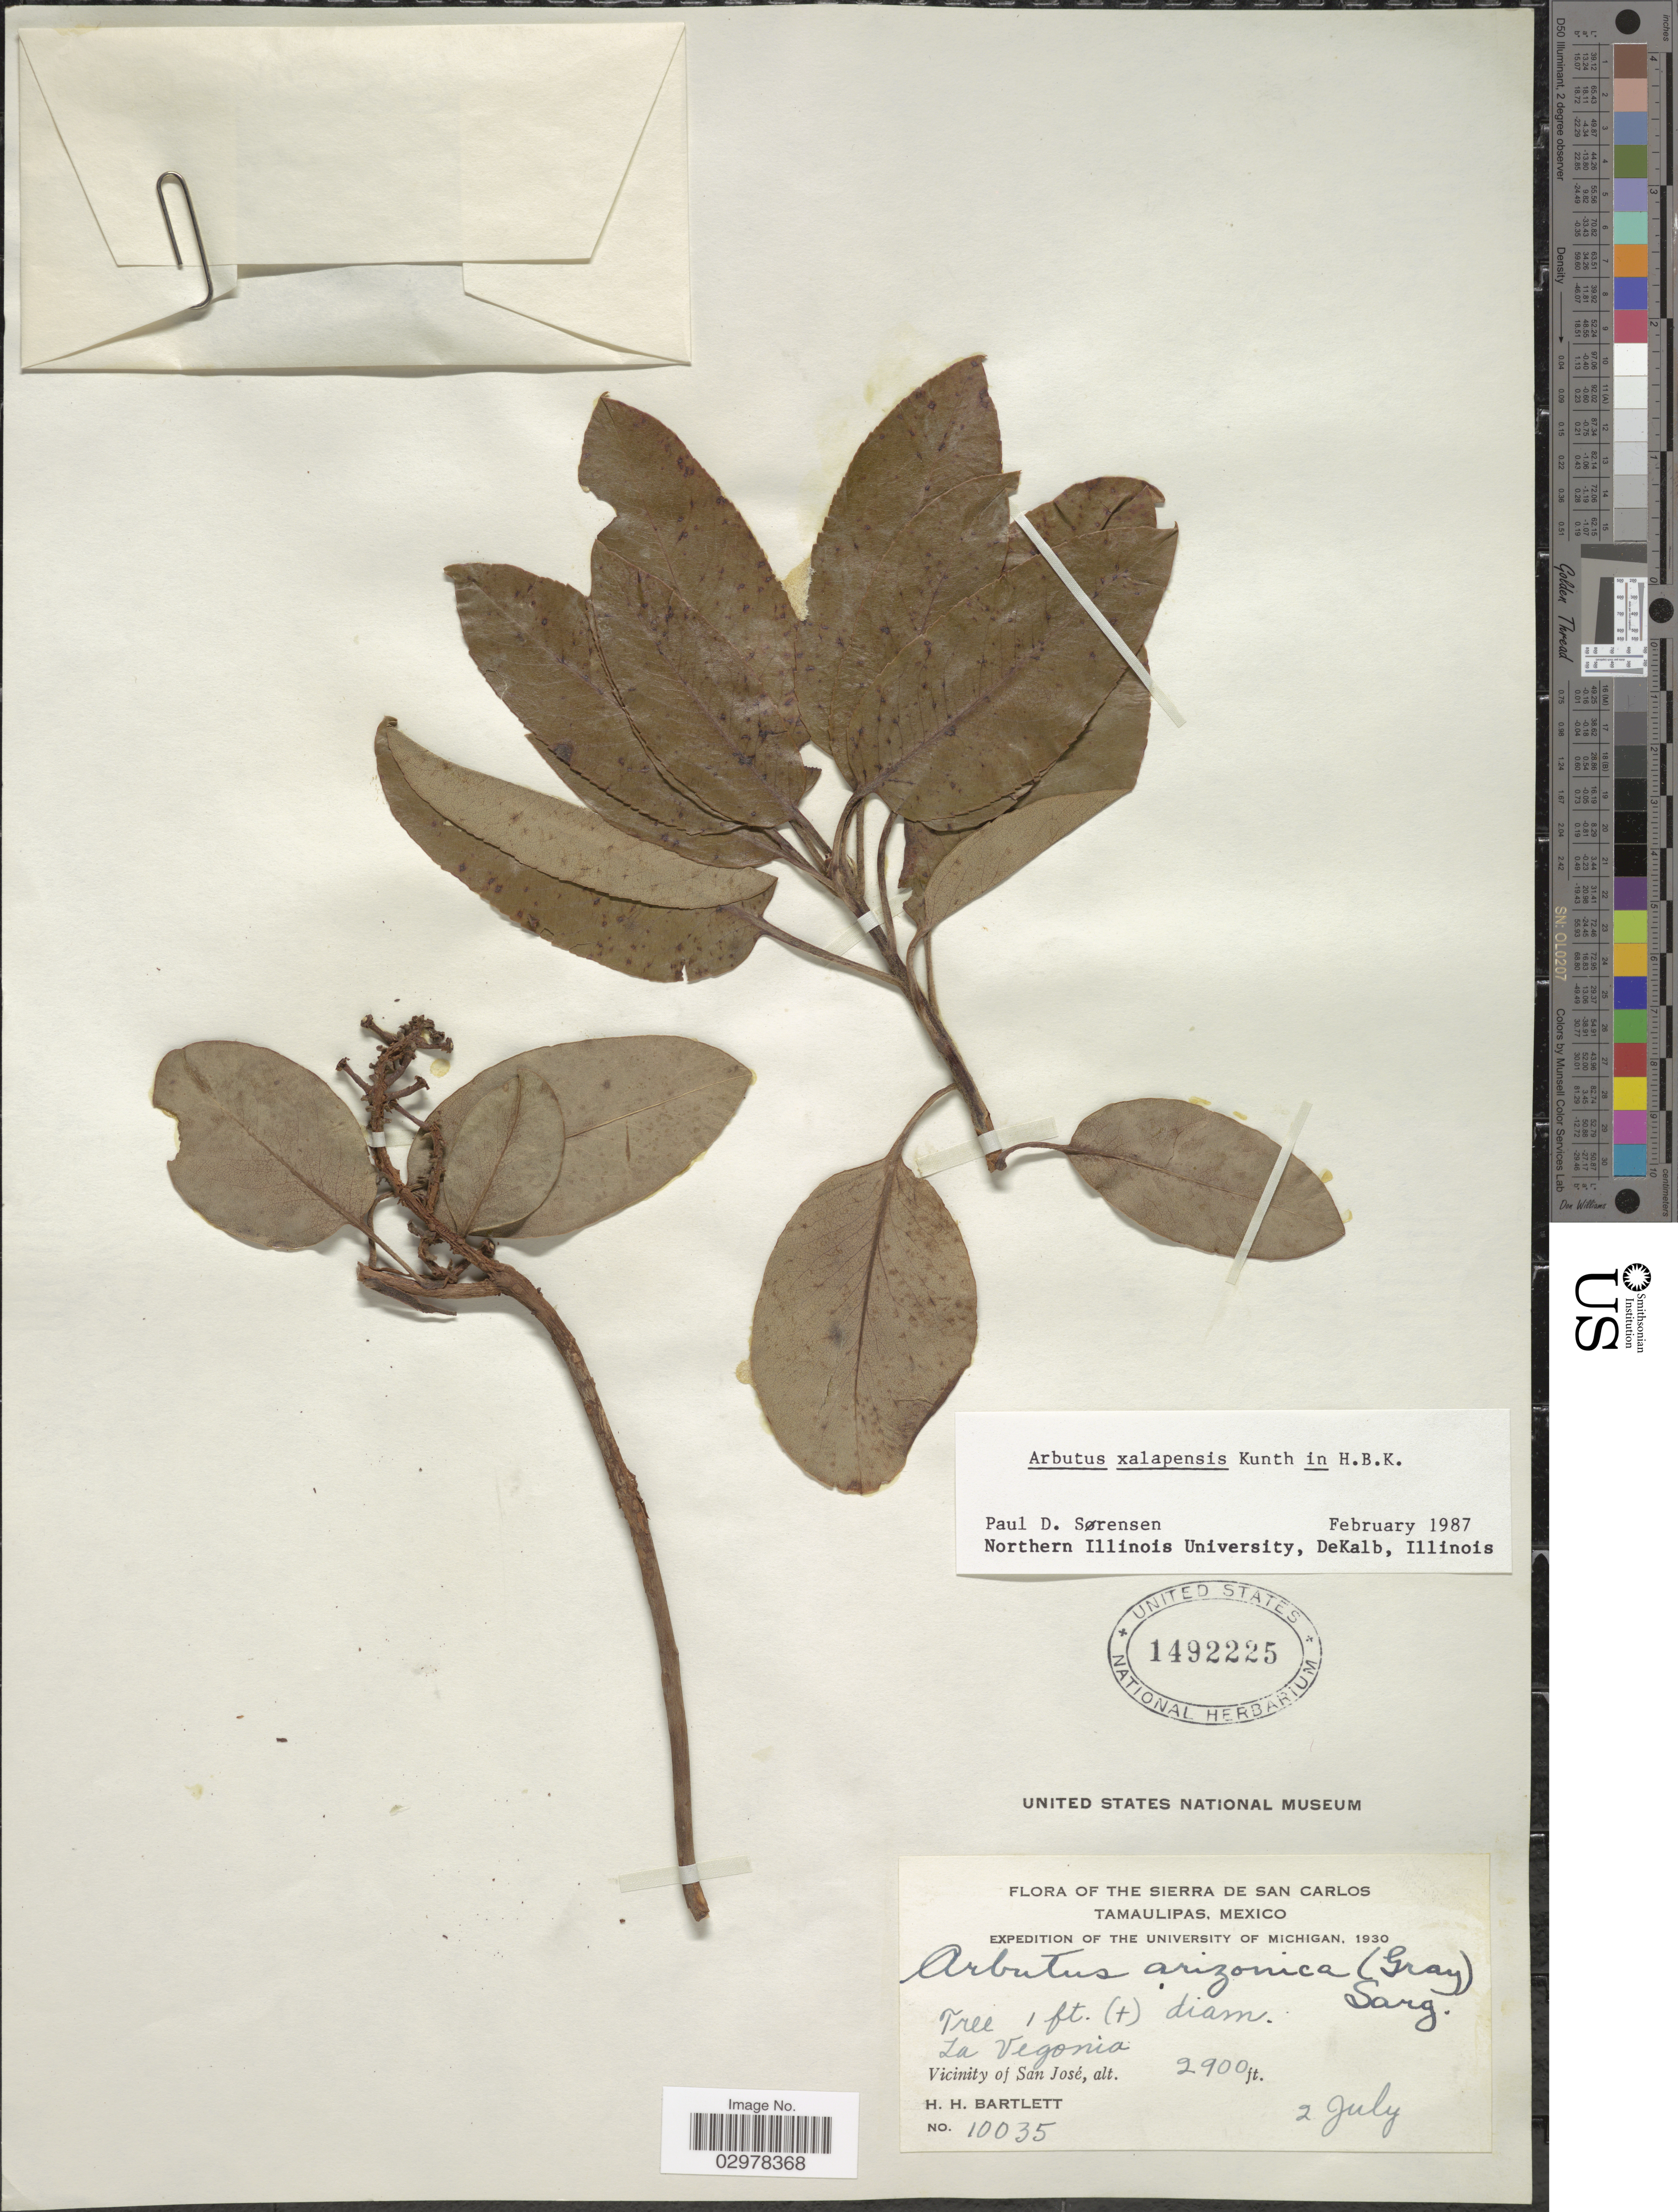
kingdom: Plantae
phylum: Tracheophyta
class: Magnoliopsida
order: Ericales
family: Ericaceae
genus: Arbutus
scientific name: Arbutus xalapensis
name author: Kunth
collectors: H. H. Bartlett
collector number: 10035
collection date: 1930-07-02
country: Mexico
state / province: Tamaulipas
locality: Sierra de San Carlos, La Vegonia, Vicinity of San José.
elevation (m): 884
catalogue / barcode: US 1492225